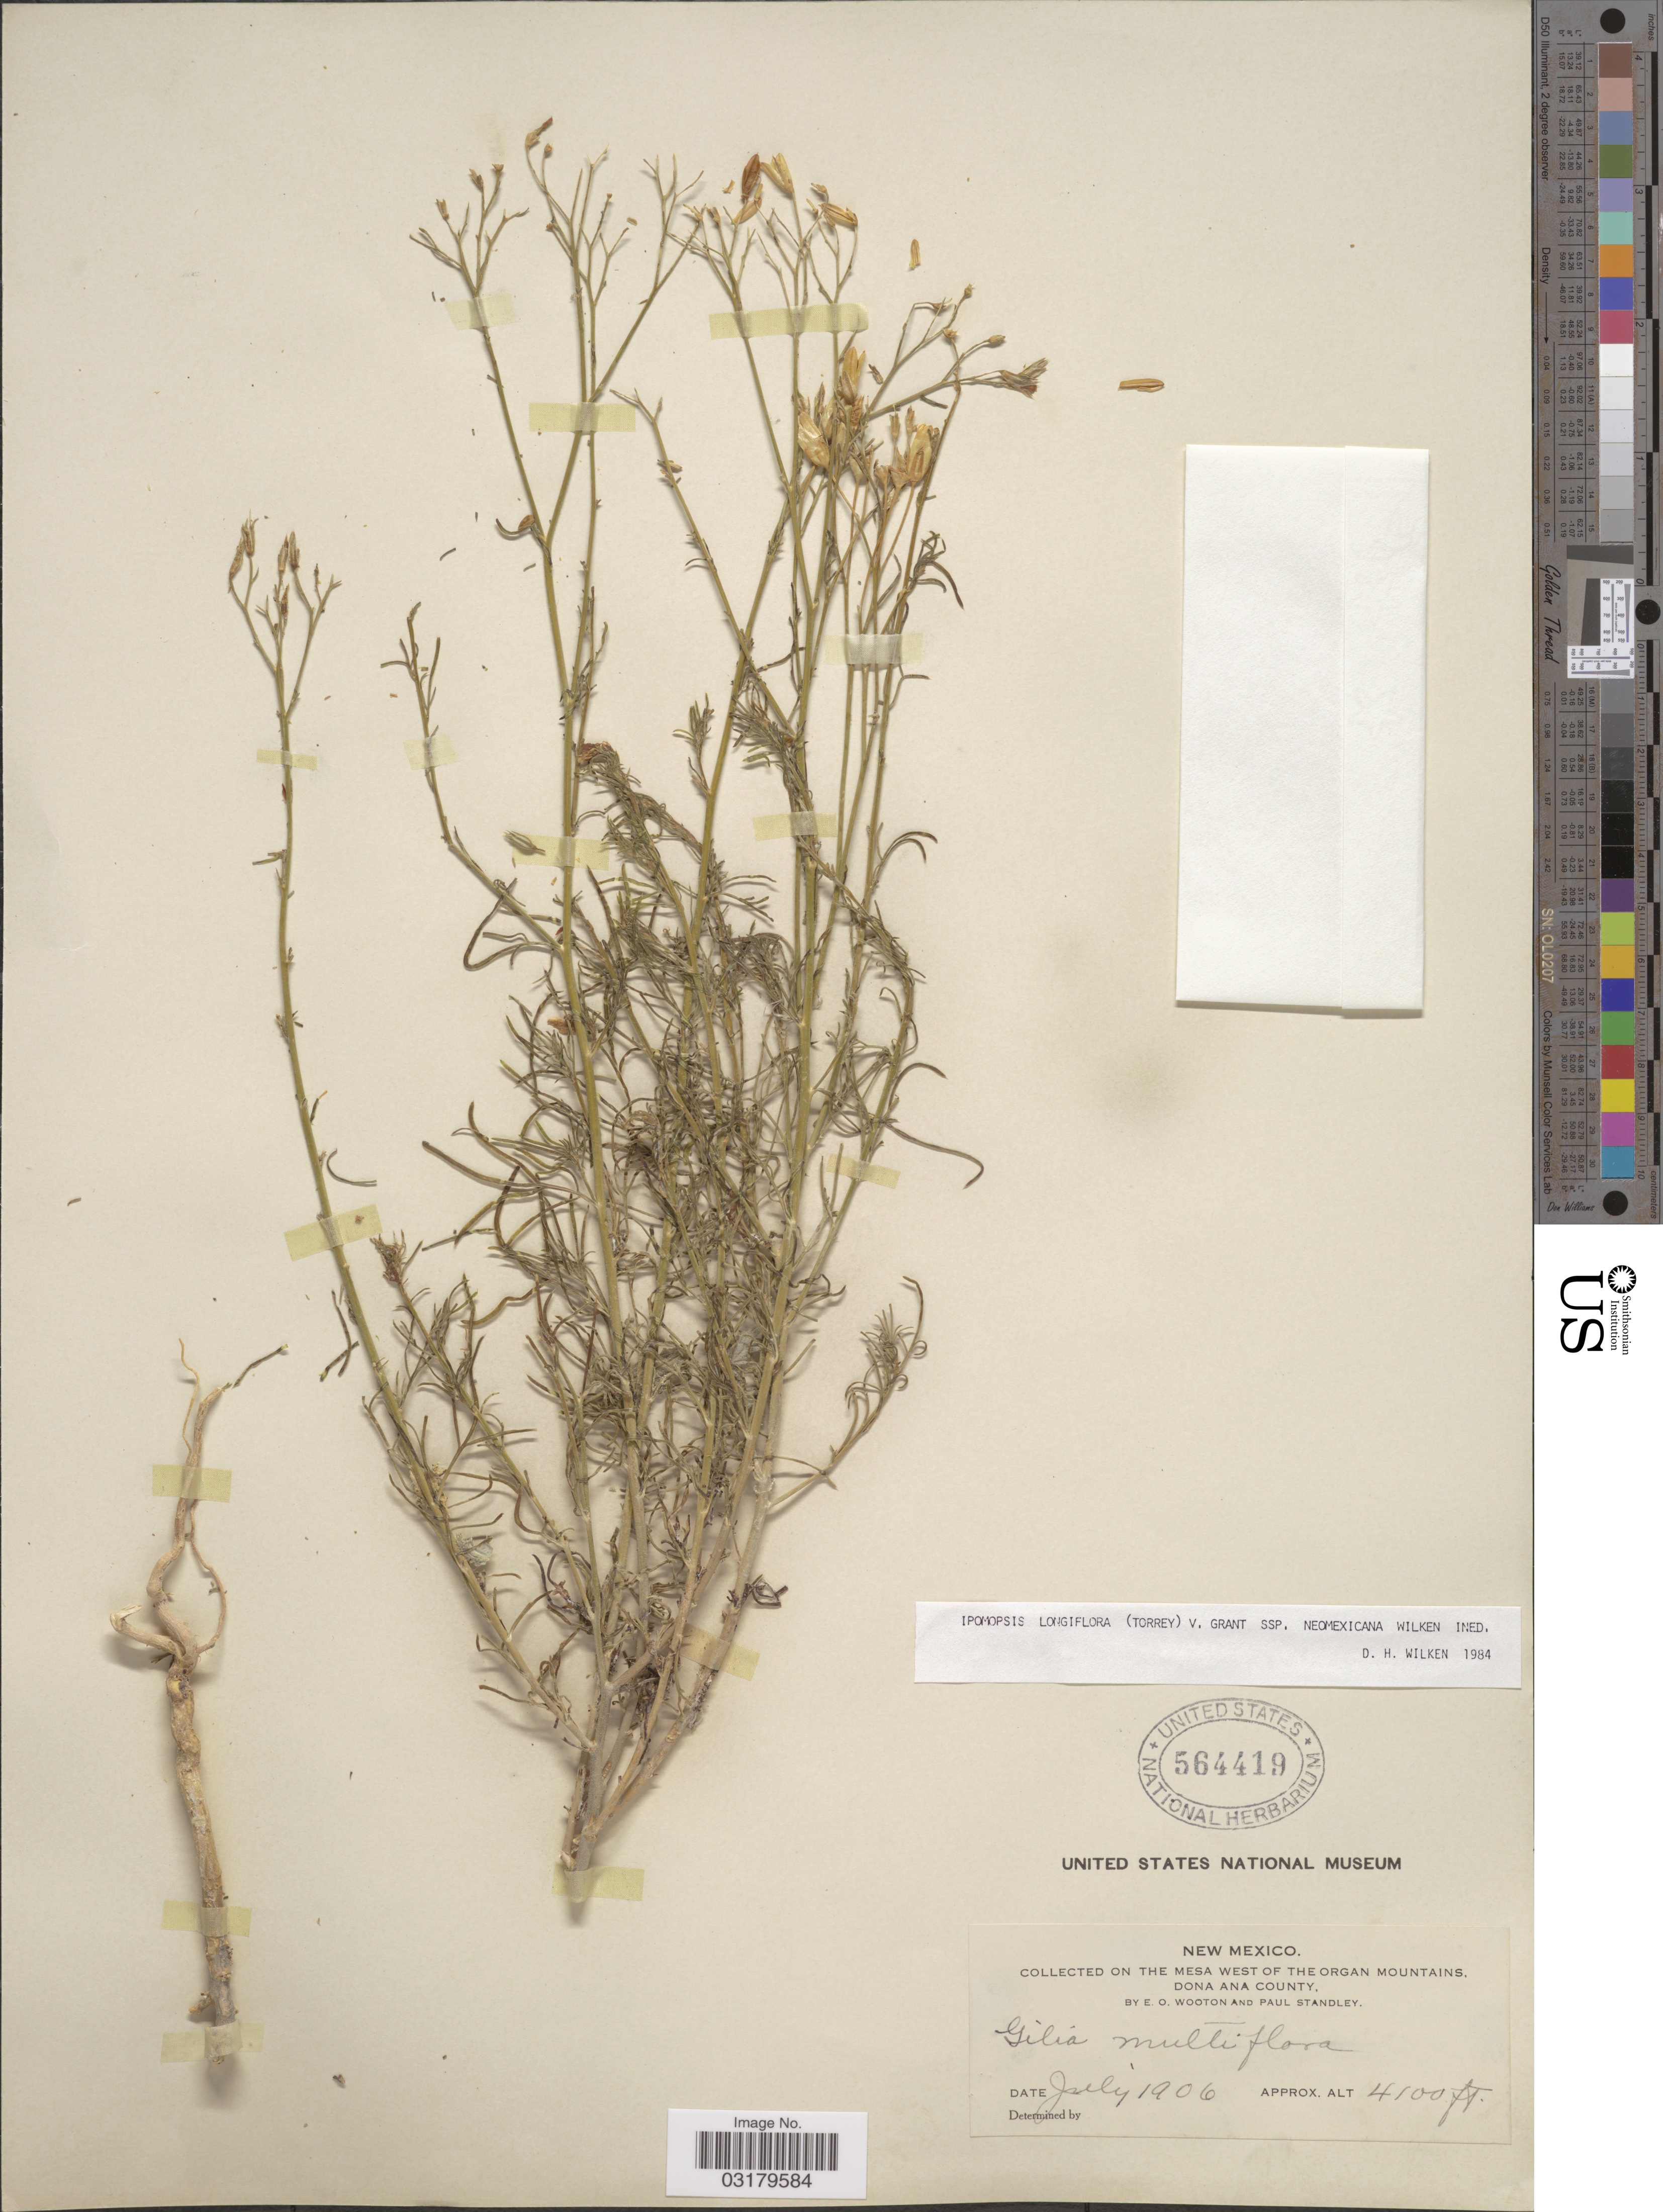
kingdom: Plantae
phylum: Tracheophyta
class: Magnoliopsida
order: Ericales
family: Polemoniaceae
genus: Ipomopsis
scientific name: Ipomopsis longiflora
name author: (Torr.) V.E. Grant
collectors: E. O. Wooton & P. C. Standley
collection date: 1906-07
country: United States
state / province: New Mexico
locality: On the mesa wesy of the Organ Mountains, Dona Ana County.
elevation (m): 1250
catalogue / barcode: US 564419